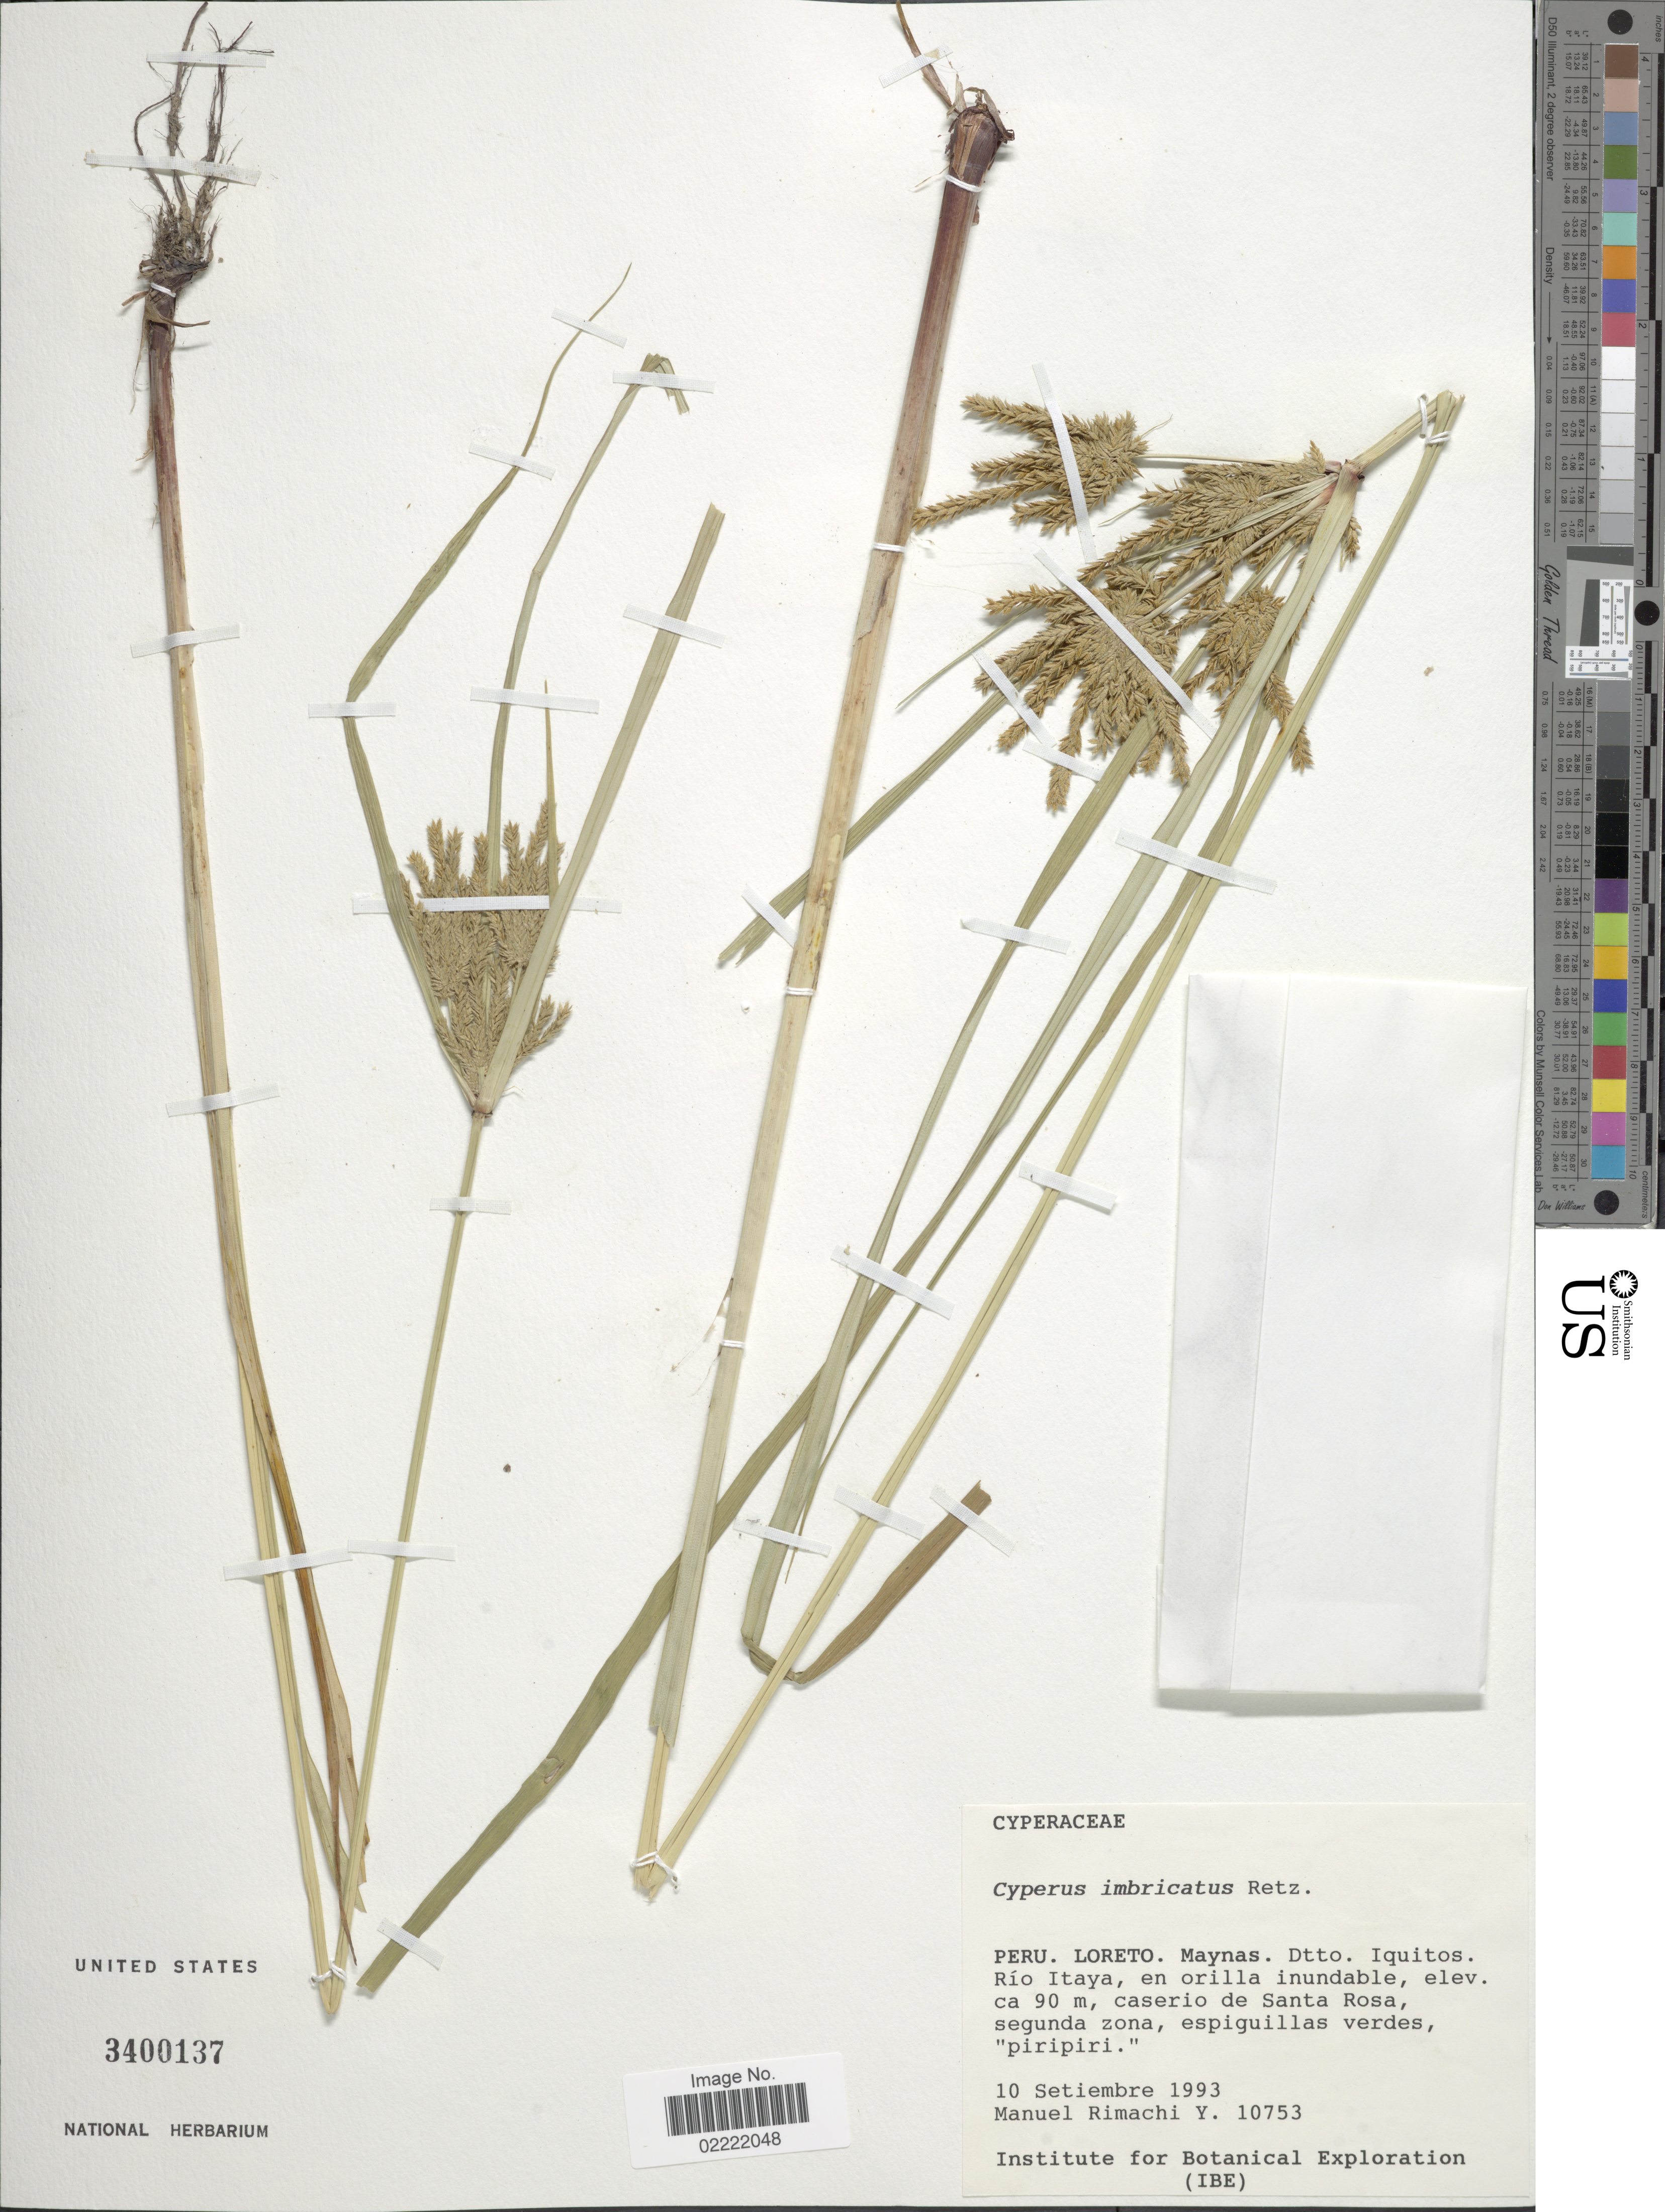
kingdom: Plantae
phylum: Tracheophyta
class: Liliopsida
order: Poales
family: Cyperaceae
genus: Cyperus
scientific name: Cyperus imbricatus Retz.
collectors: M. Rimachi Y.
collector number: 10753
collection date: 1993-09-10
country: Peru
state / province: Loreto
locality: Maynas. Dtto Iquitos. Río Itaya, en orilla inundable, caserio de Santa Rosa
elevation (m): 90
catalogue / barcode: US 3400137